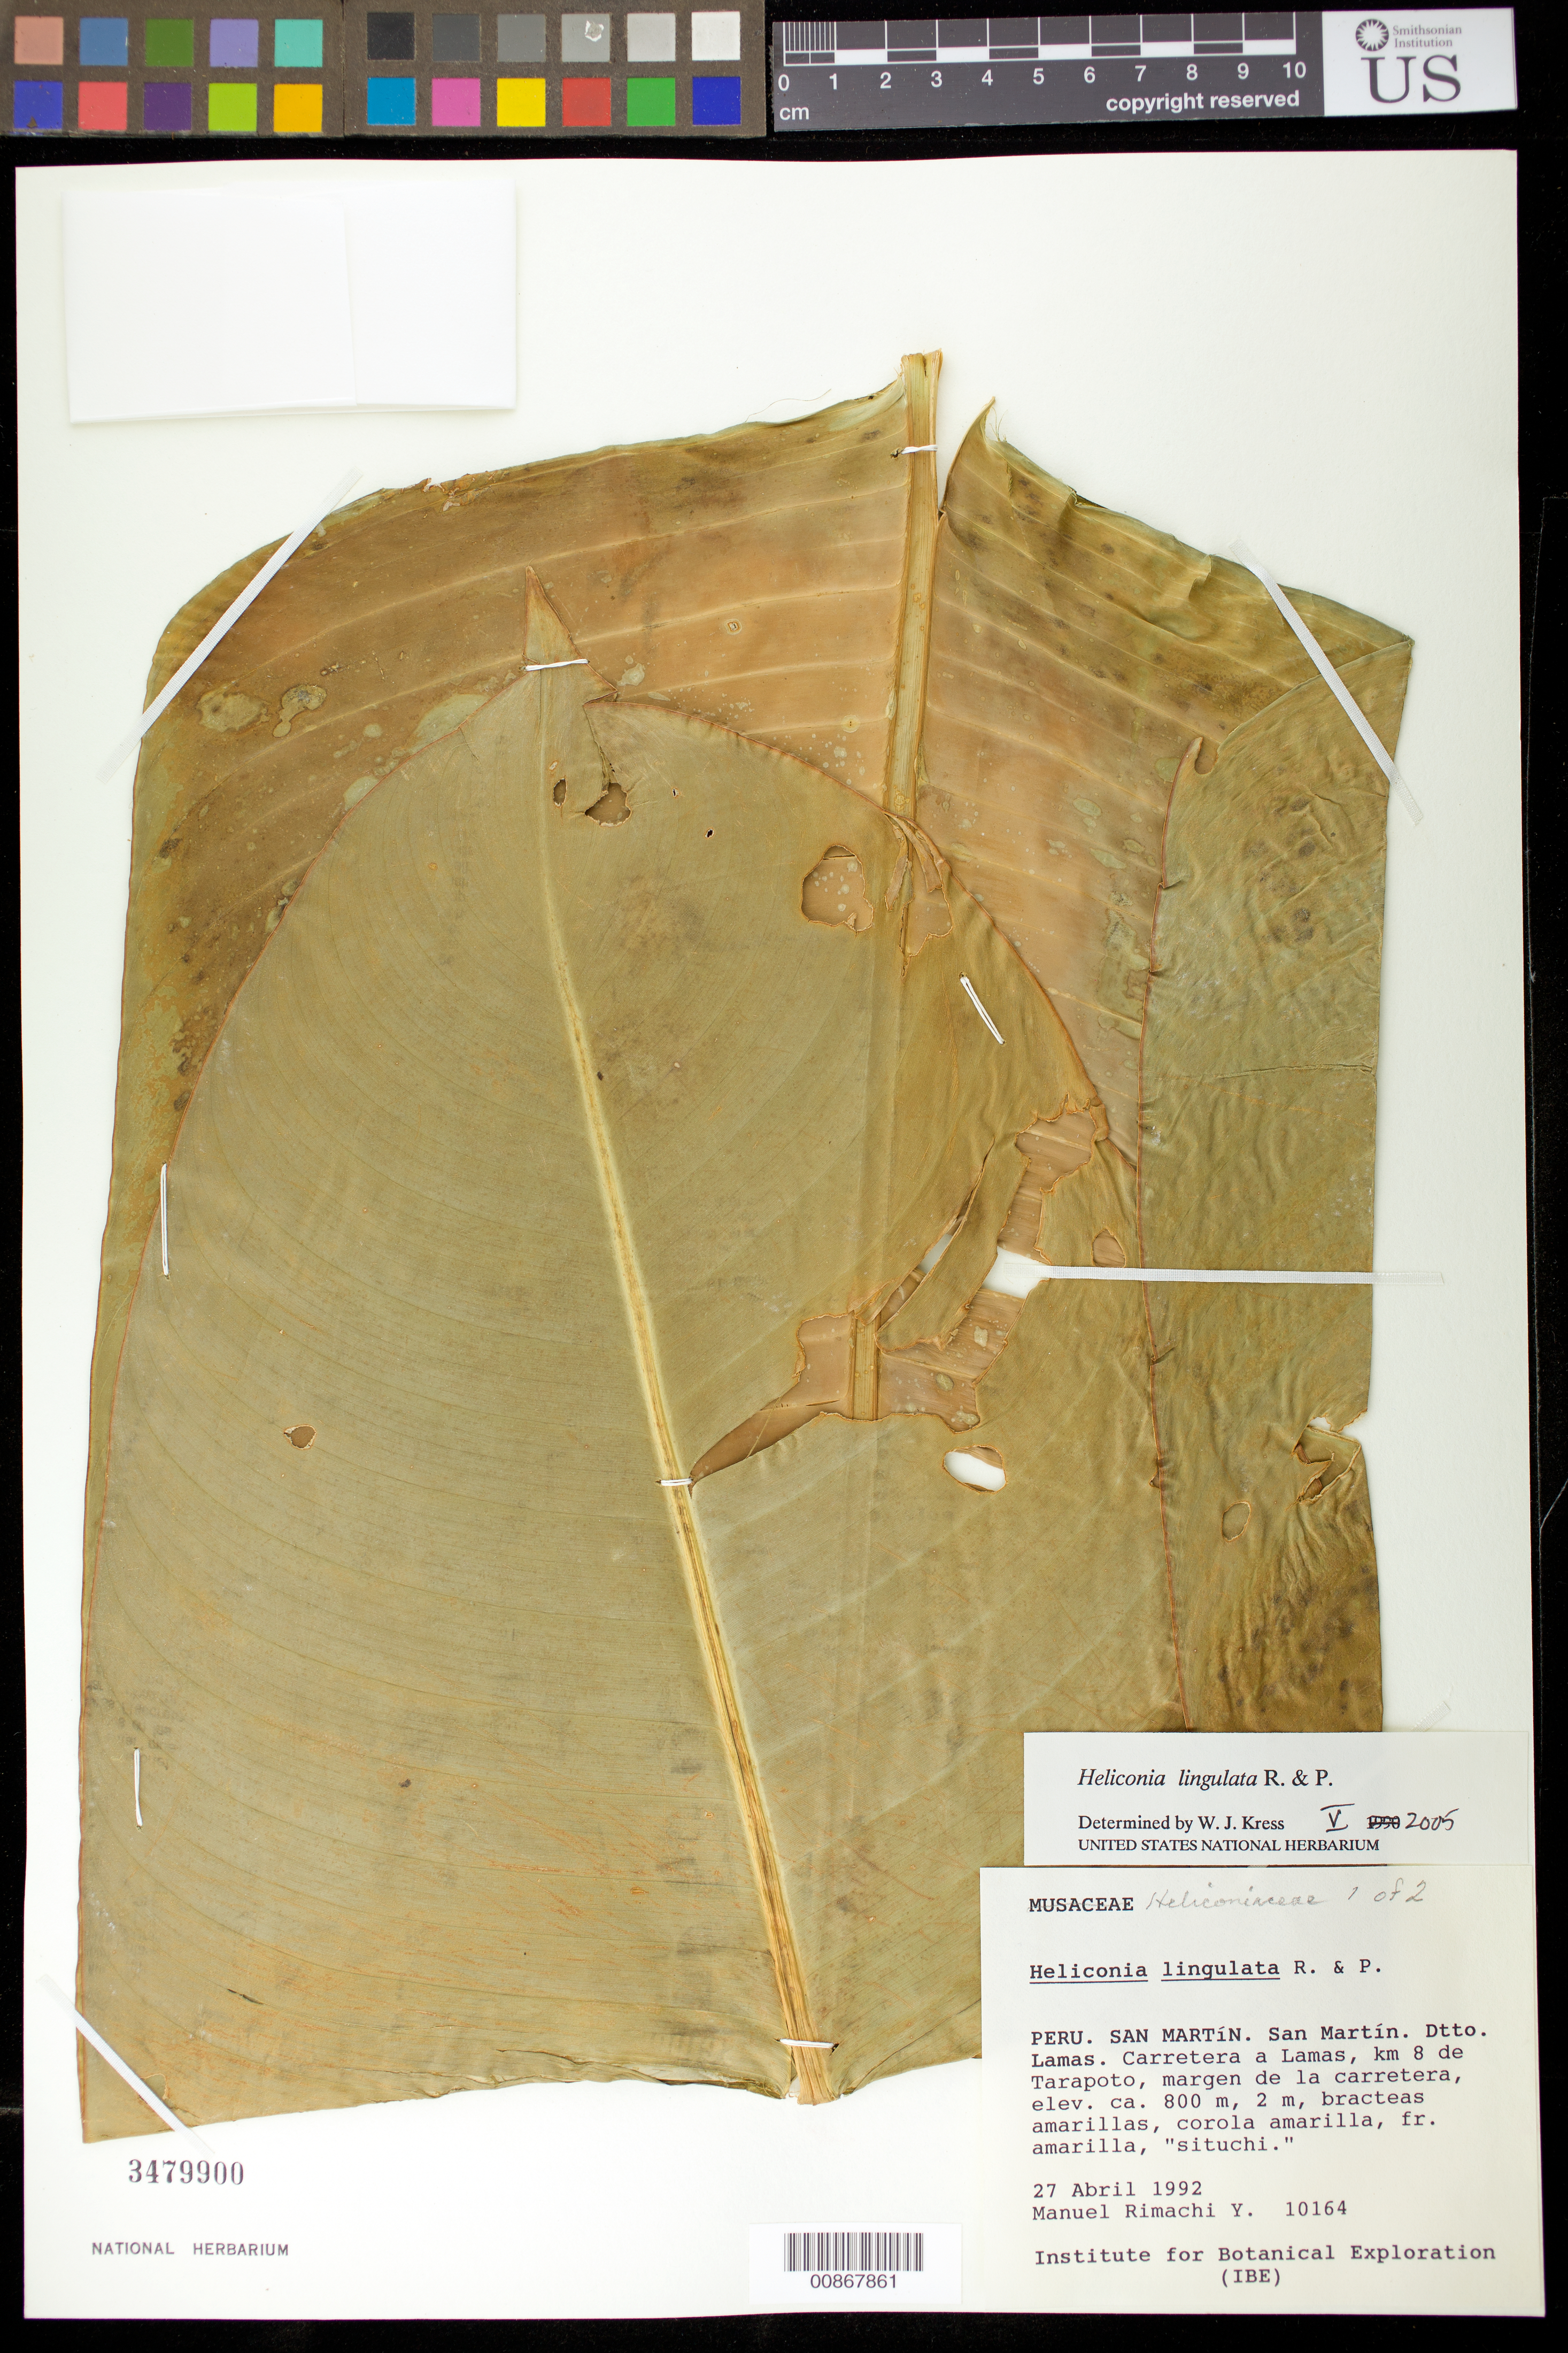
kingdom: Plantae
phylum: Tracheophyta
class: Liliopsida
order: Zingiberales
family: Heliconiaceae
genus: Heliconia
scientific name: Heliconia lingulata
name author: Ruiz & Pav.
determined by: Kress, W. J., (US), Smithsonian Institution - National Museum of Natural History (UNITED STATES)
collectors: M. Rimachi Y.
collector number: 10164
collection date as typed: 27 Apr 1992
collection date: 1992-04-27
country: Peru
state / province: San Martín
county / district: Lamas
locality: Carretaera a Lamas, km 8 de Tarapoto, margen de la carretera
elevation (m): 800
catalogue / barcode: US 3479900